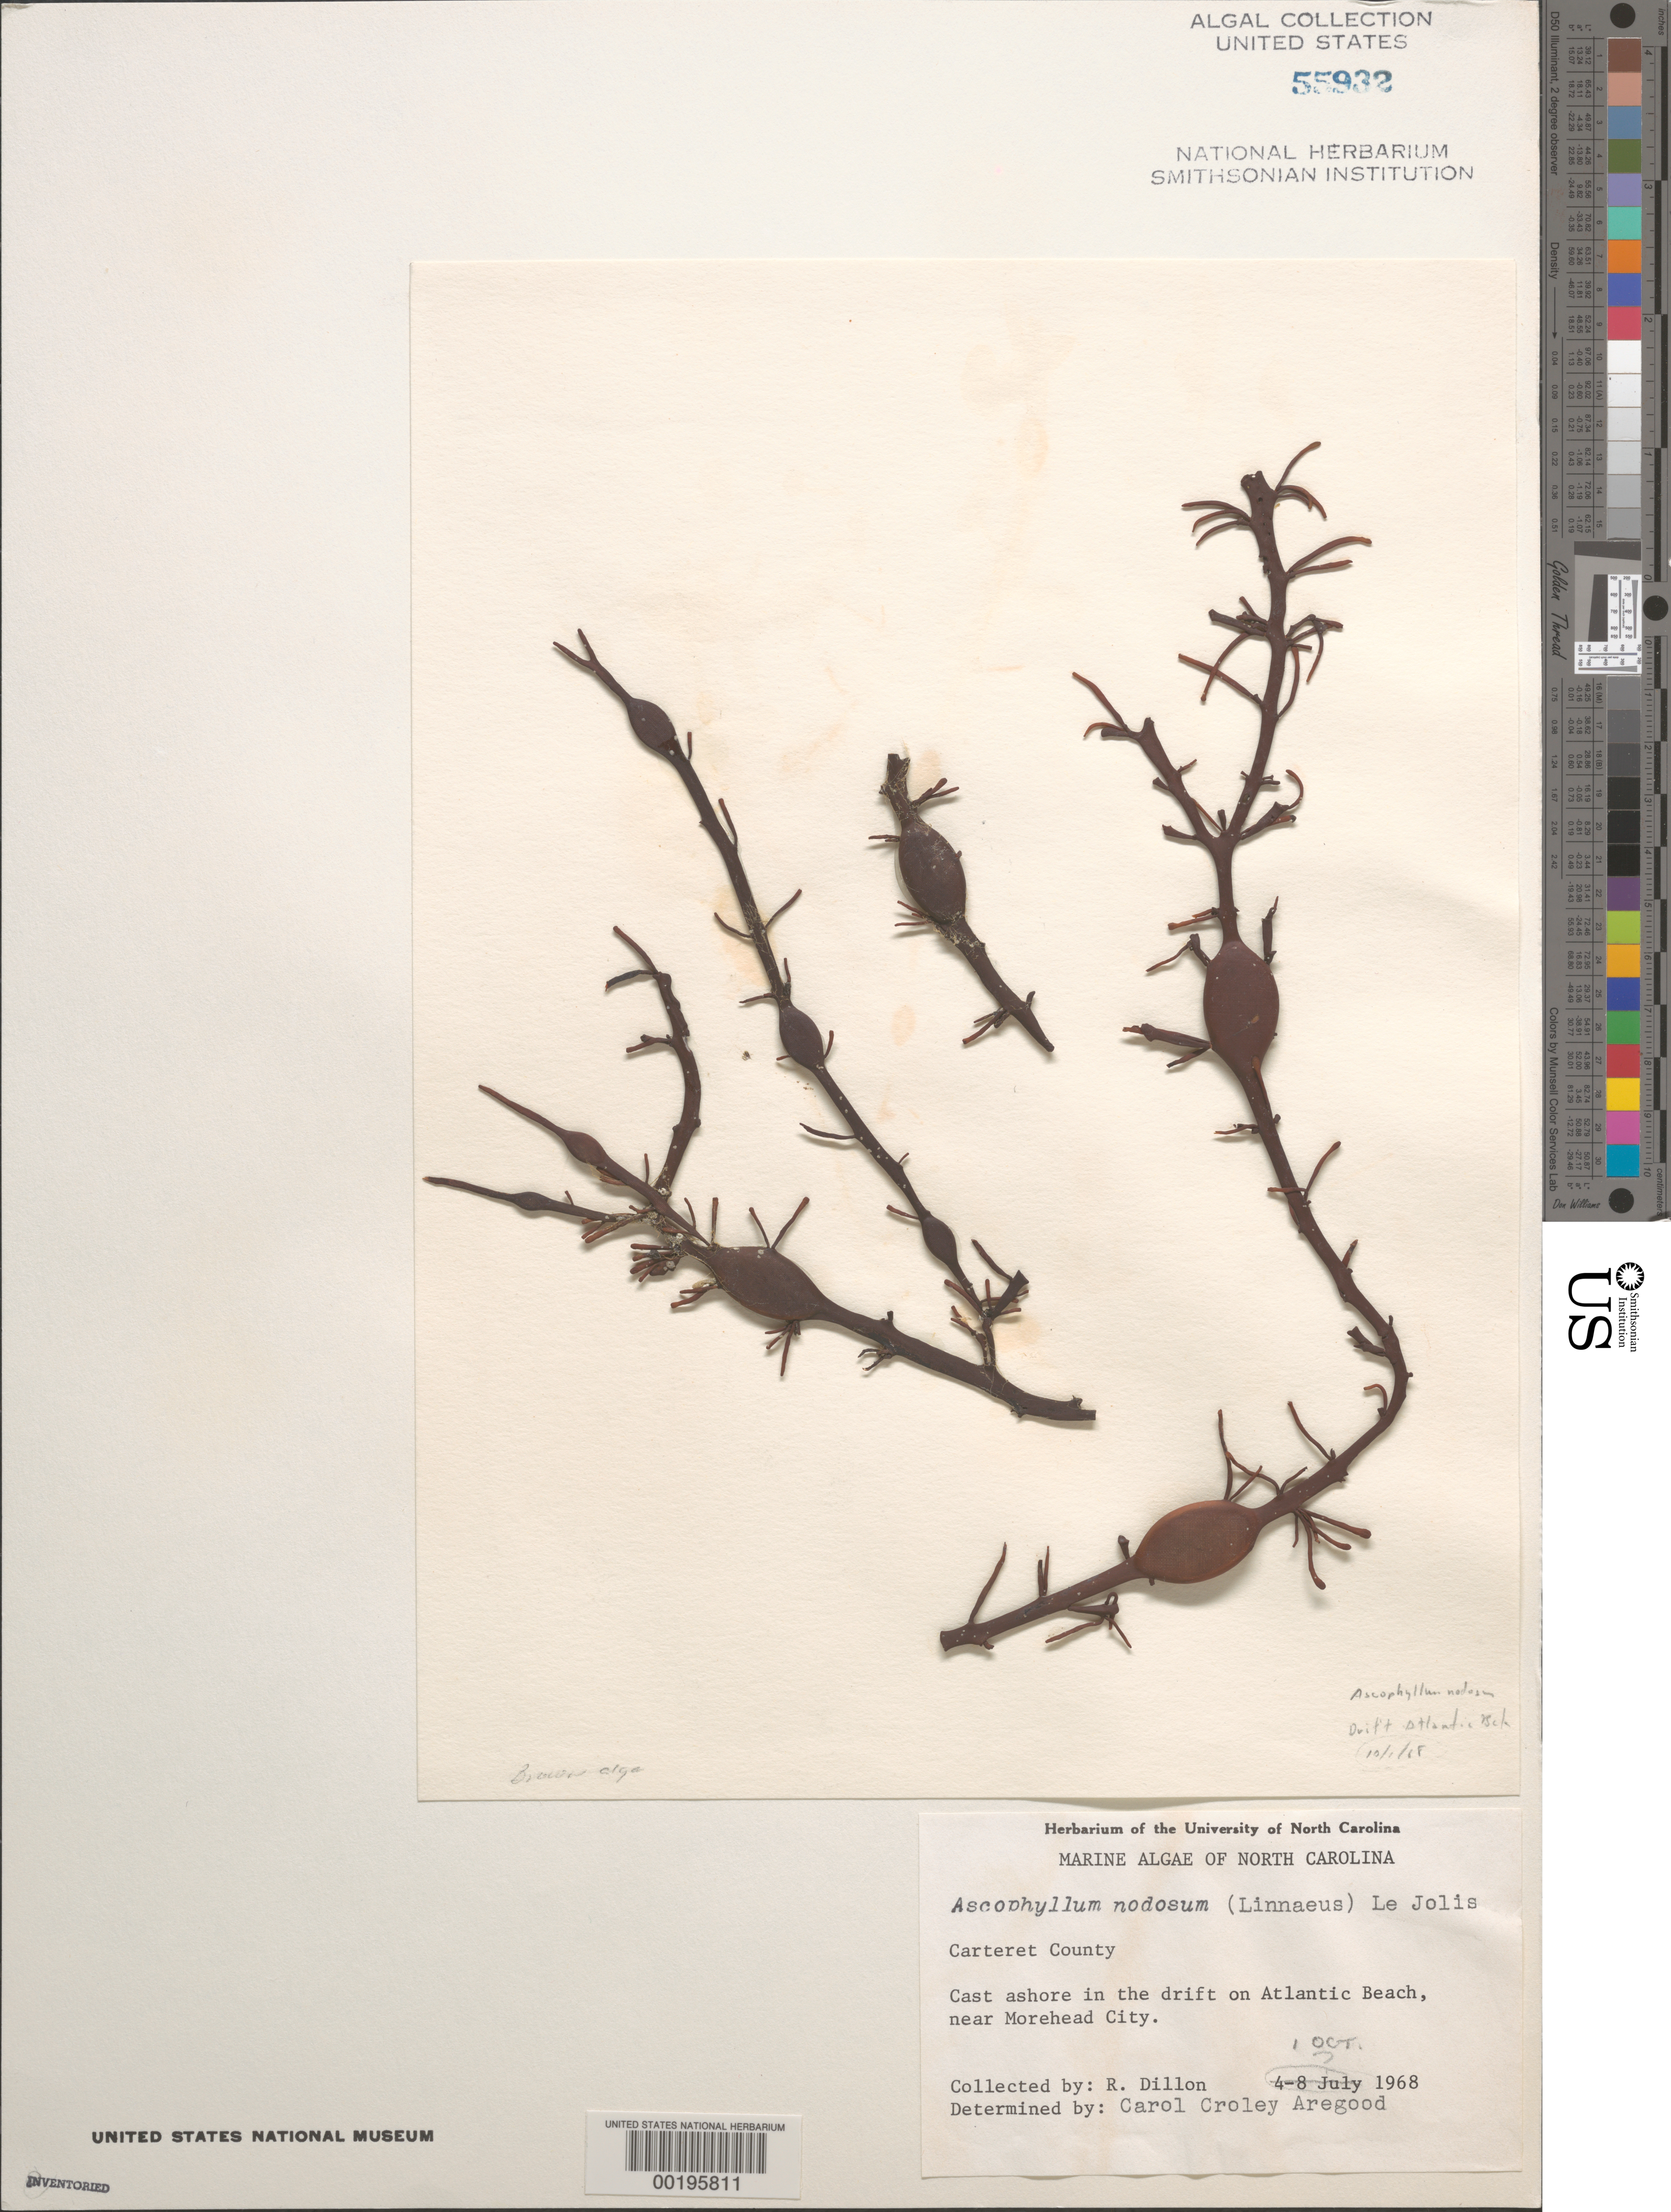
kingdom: Chromista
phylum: Ochrophyta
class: Phaeophyceae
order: Fucales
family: Fucaceae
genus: Ascophyllum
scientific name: Ascophyllum nodosum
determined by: Aregood, C. C.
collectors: R. Dillon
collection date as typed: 01 Oct 1968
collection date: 1968-10-01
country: United States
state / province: North Carolina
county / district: Carteret County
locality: Atlantic Beach, near Morehead City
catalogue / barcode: US 55932